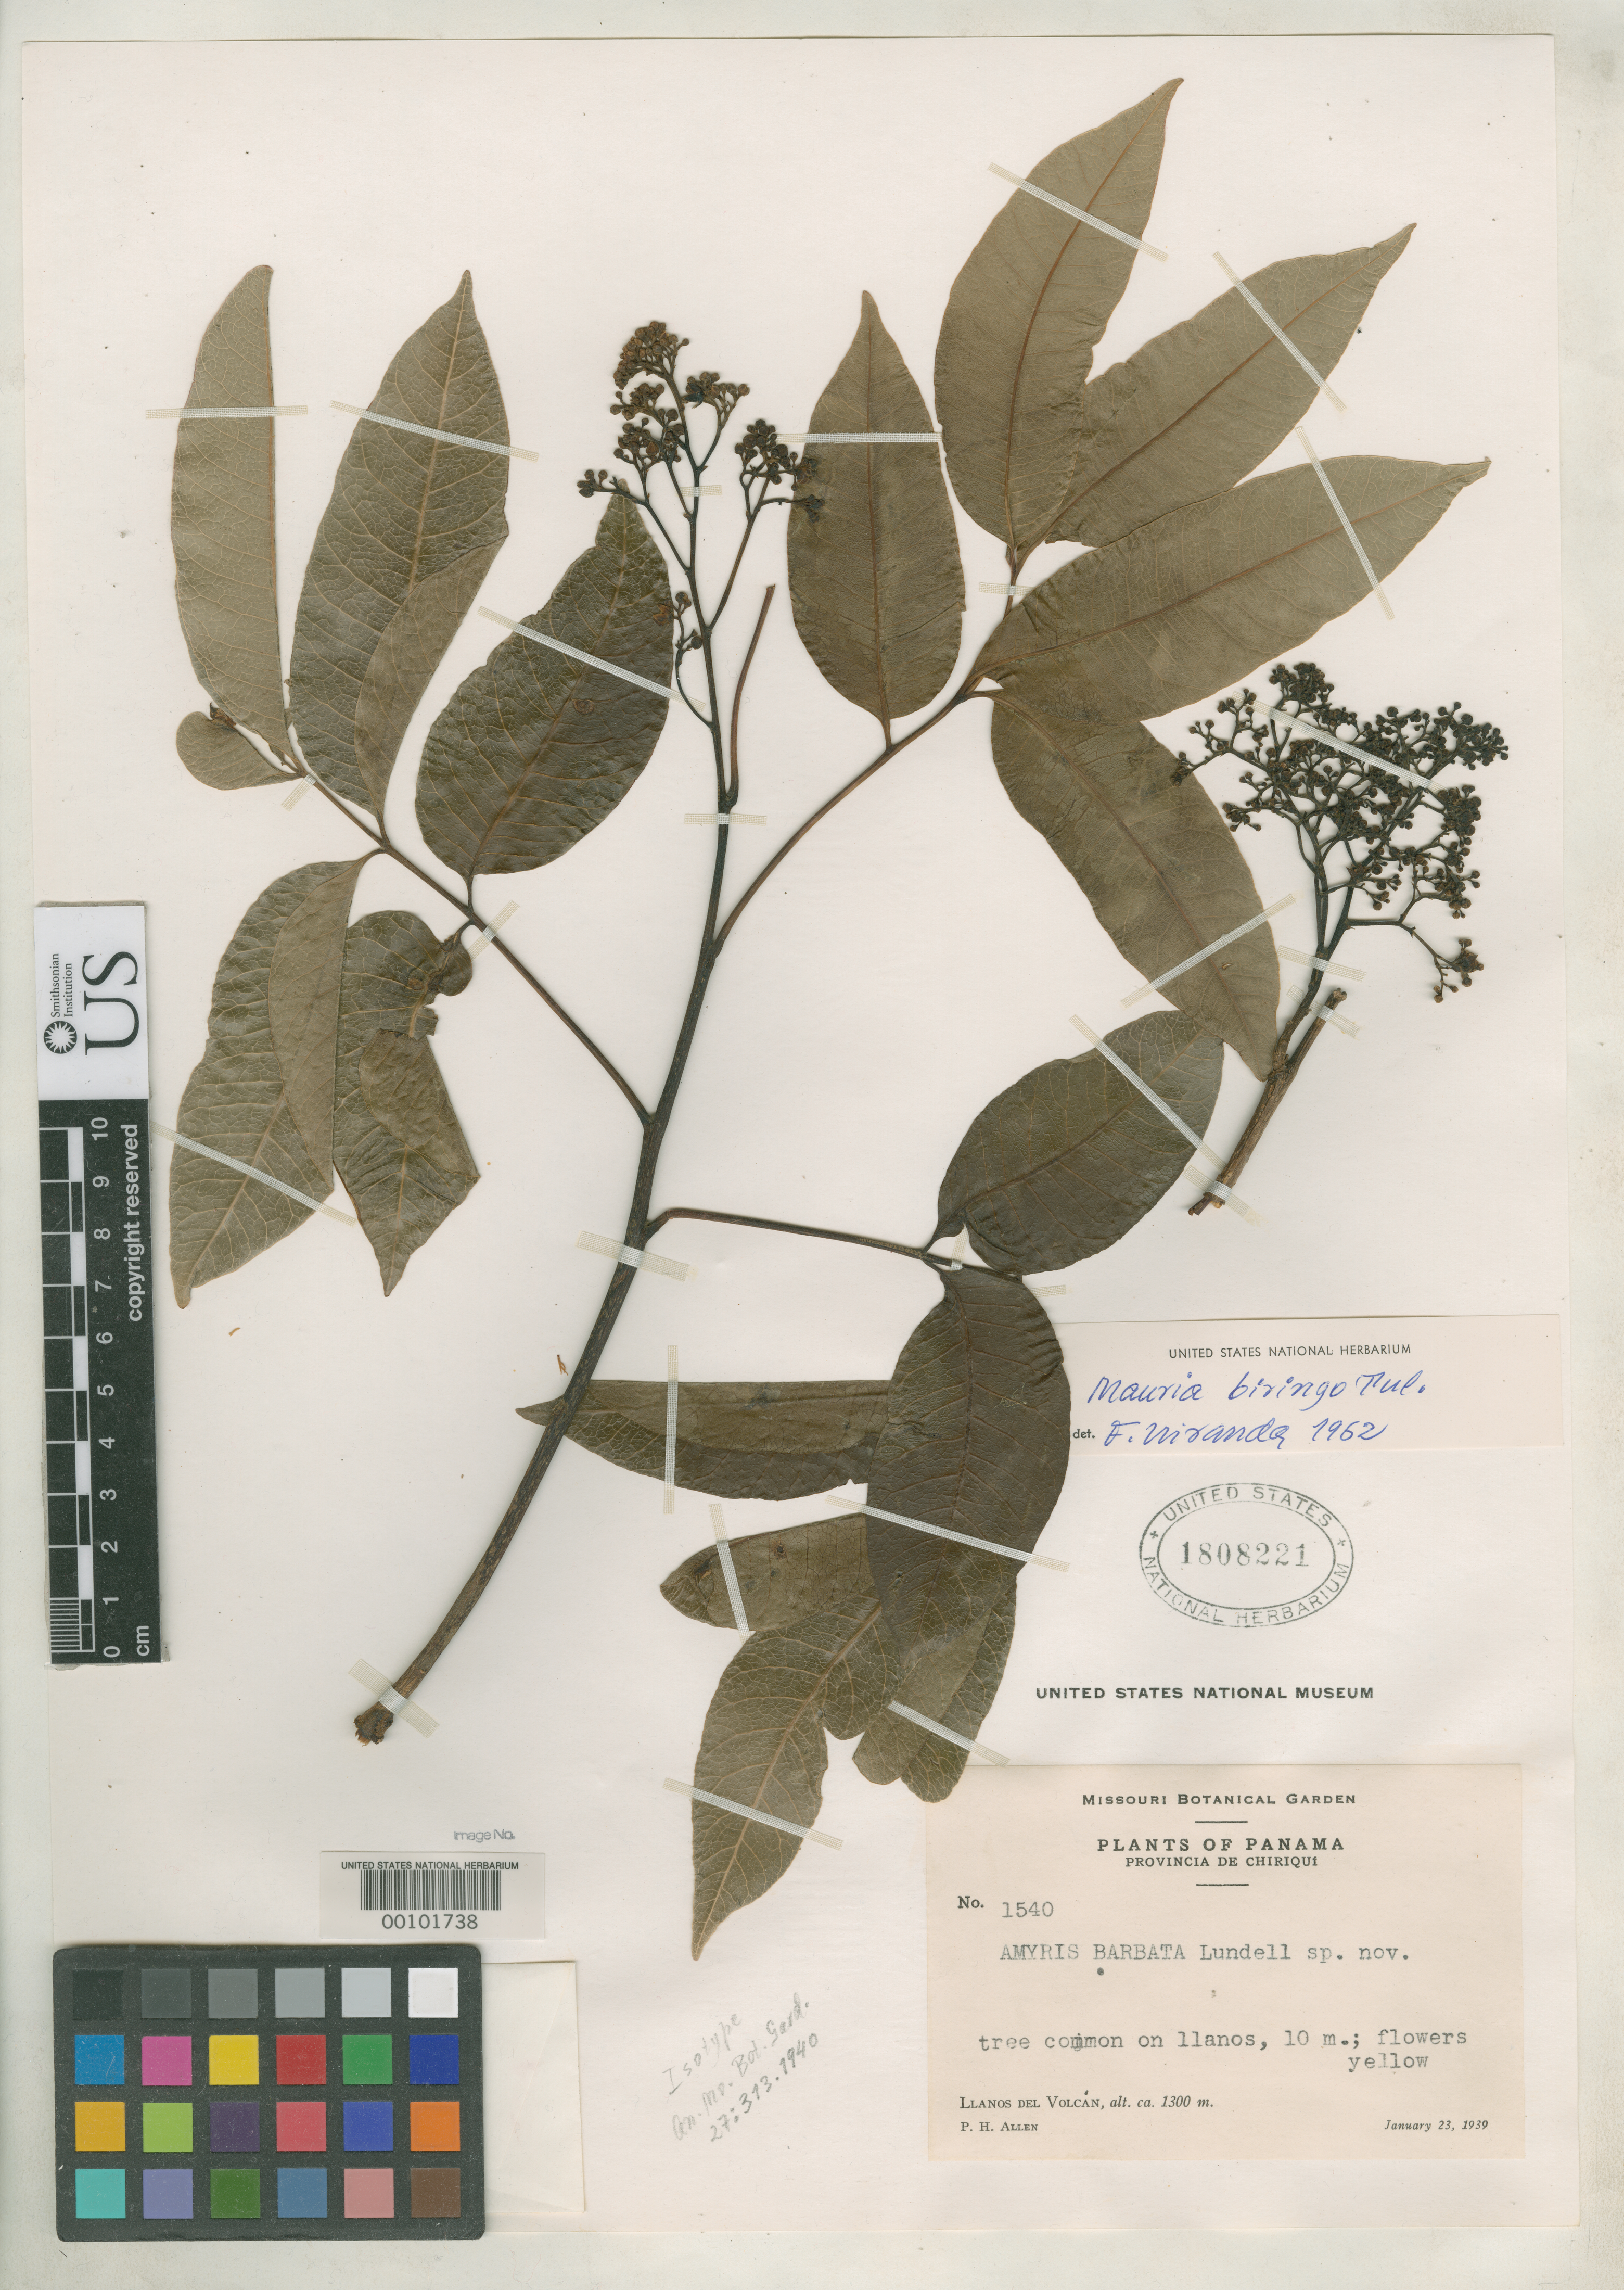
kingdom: Plantae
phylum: Tracheophyta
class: Magnoliopsida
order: Sapindales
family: Rutaceae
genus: Amyris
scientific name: Amyris barbata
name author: Lundell in Woodson & Schery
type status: Isotype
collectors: P. H. Allen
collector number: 1540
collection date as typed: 23 Jan 1939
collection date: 1939-01-23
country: Panama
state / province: Chiriquí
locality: Llanos del Volcan.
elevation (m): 1300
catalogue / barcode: US 1808221